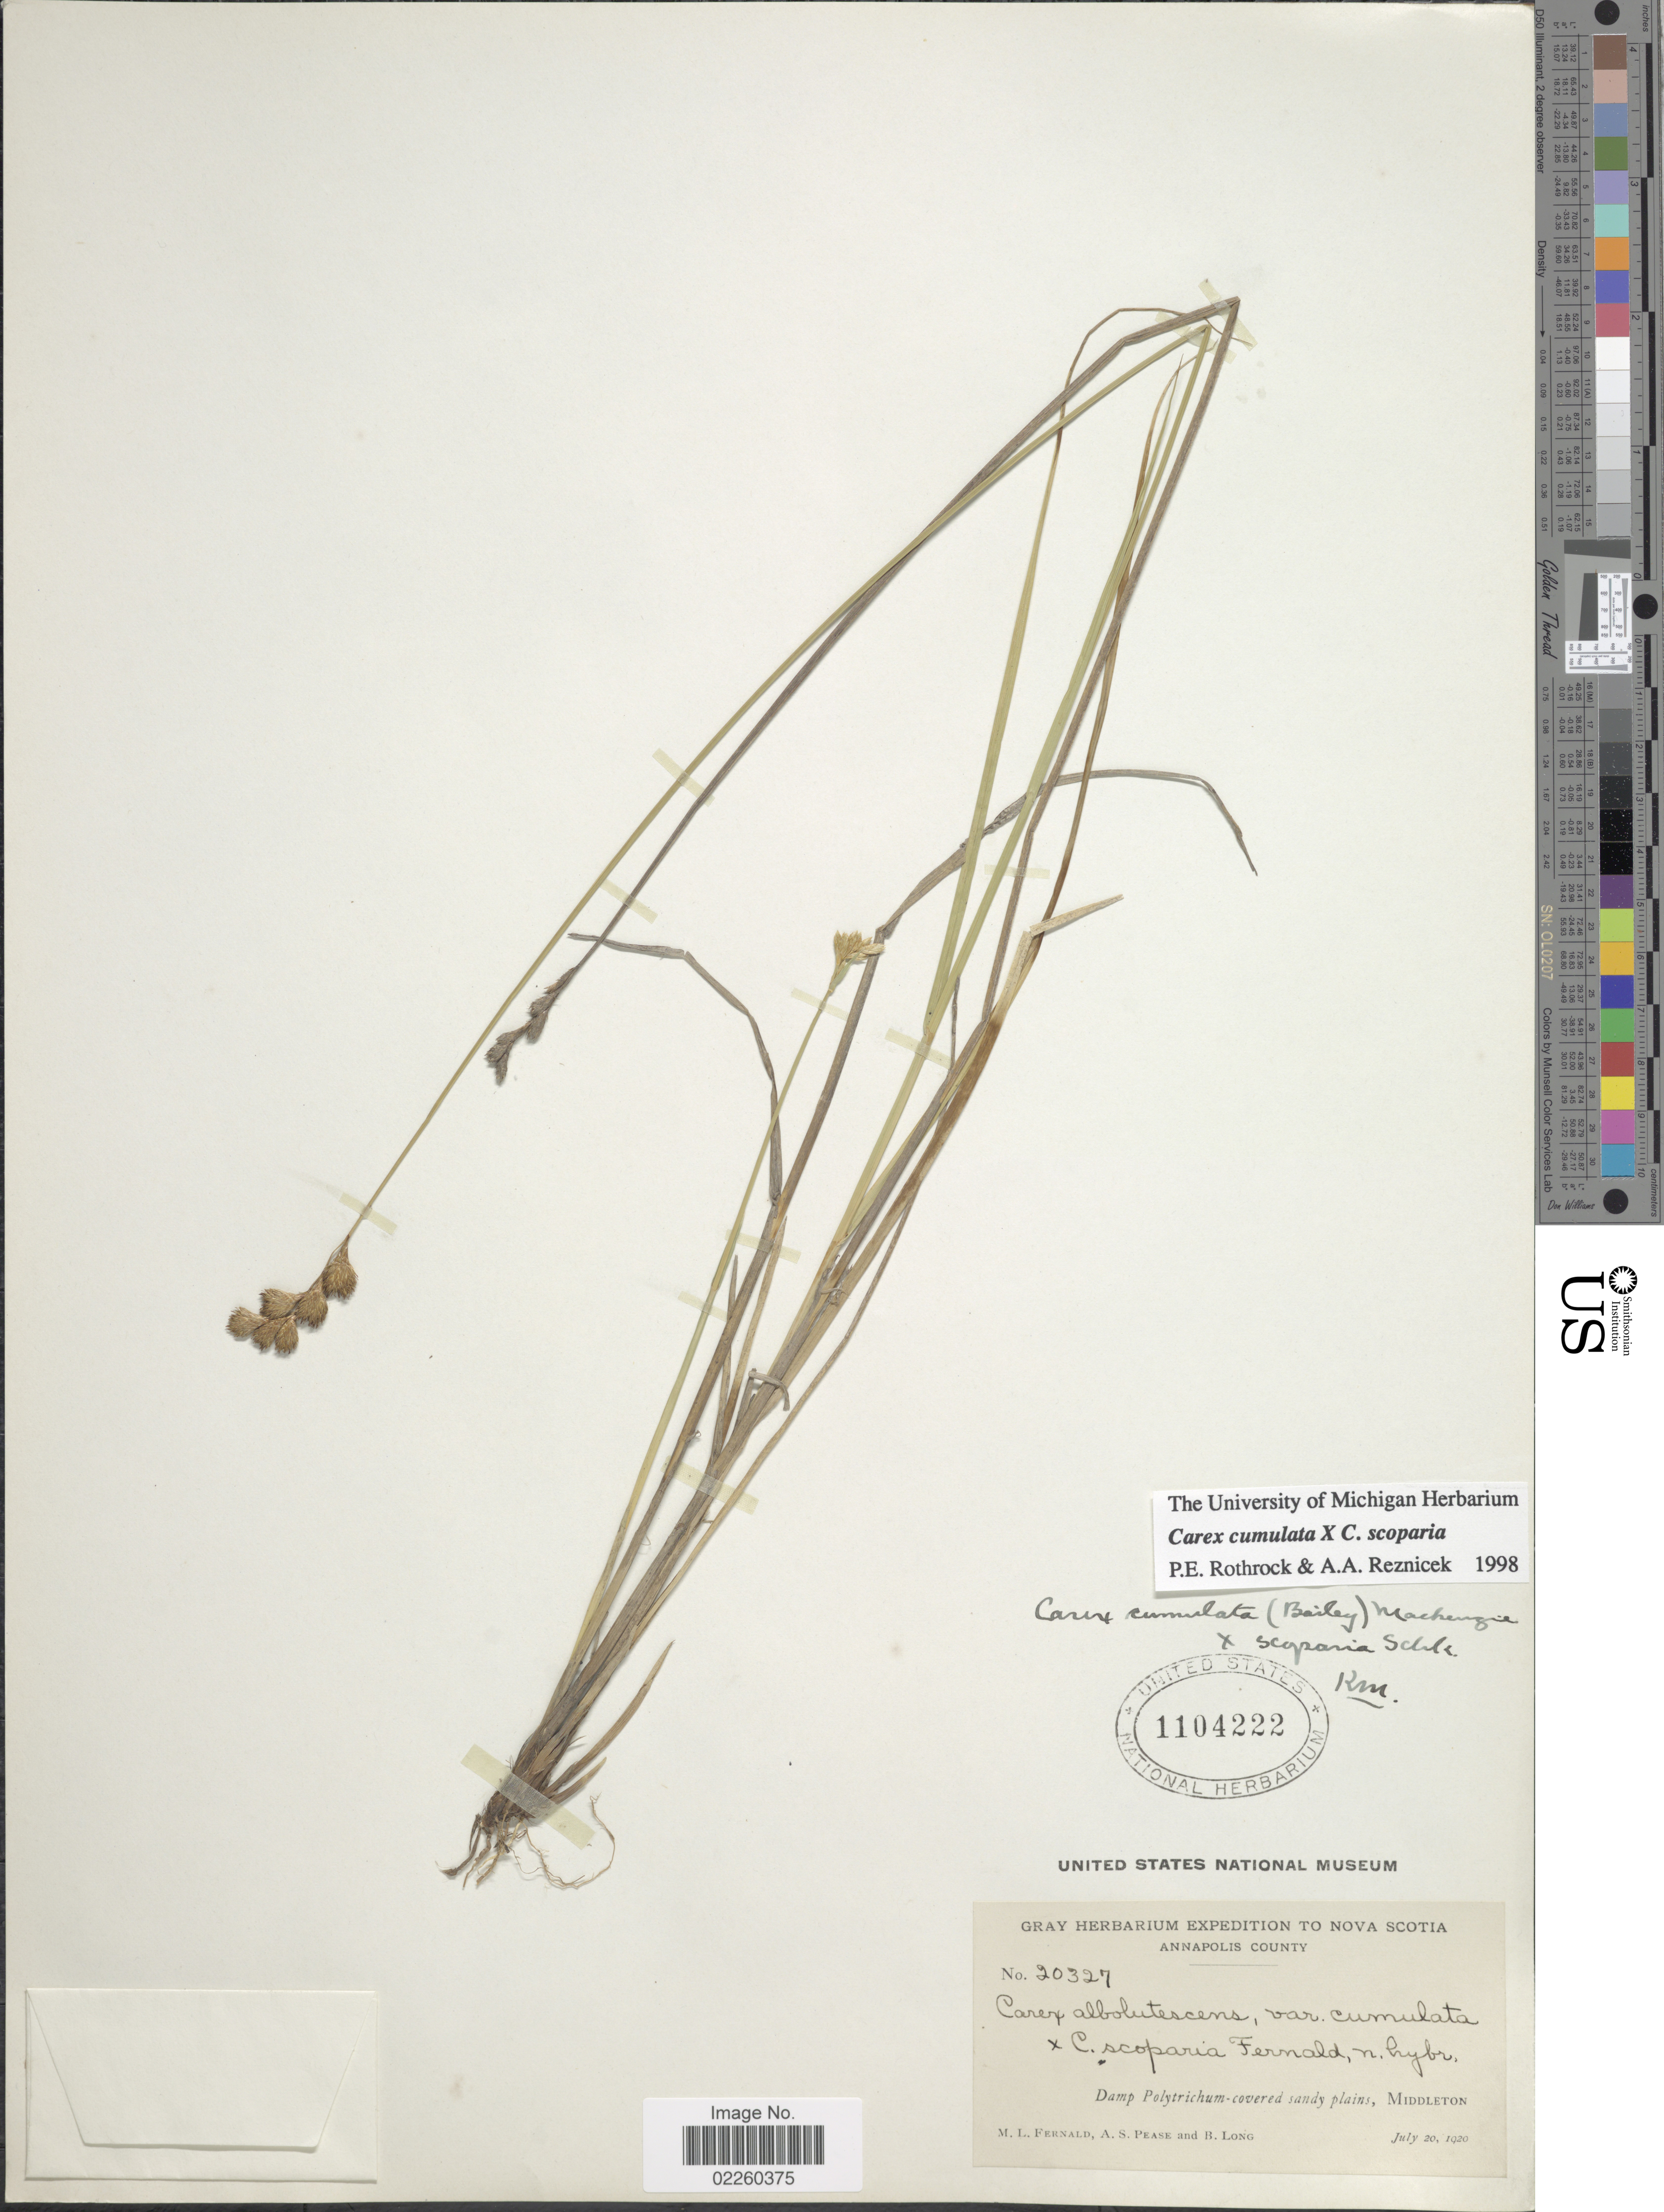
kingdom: Plantae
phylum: Tracheophyta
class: Liliopsida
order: Poales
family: Cyperaceae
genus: Carex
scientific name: Carex cumulata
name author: (L.H. Bailey) Mack.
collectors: M. L. Fernald, A. S. Pease & B. Long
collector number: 20327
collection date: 1920-07-20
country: Canada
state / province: Nova Scotia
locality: Annapolis County, Middleton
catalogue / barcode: US 1104222